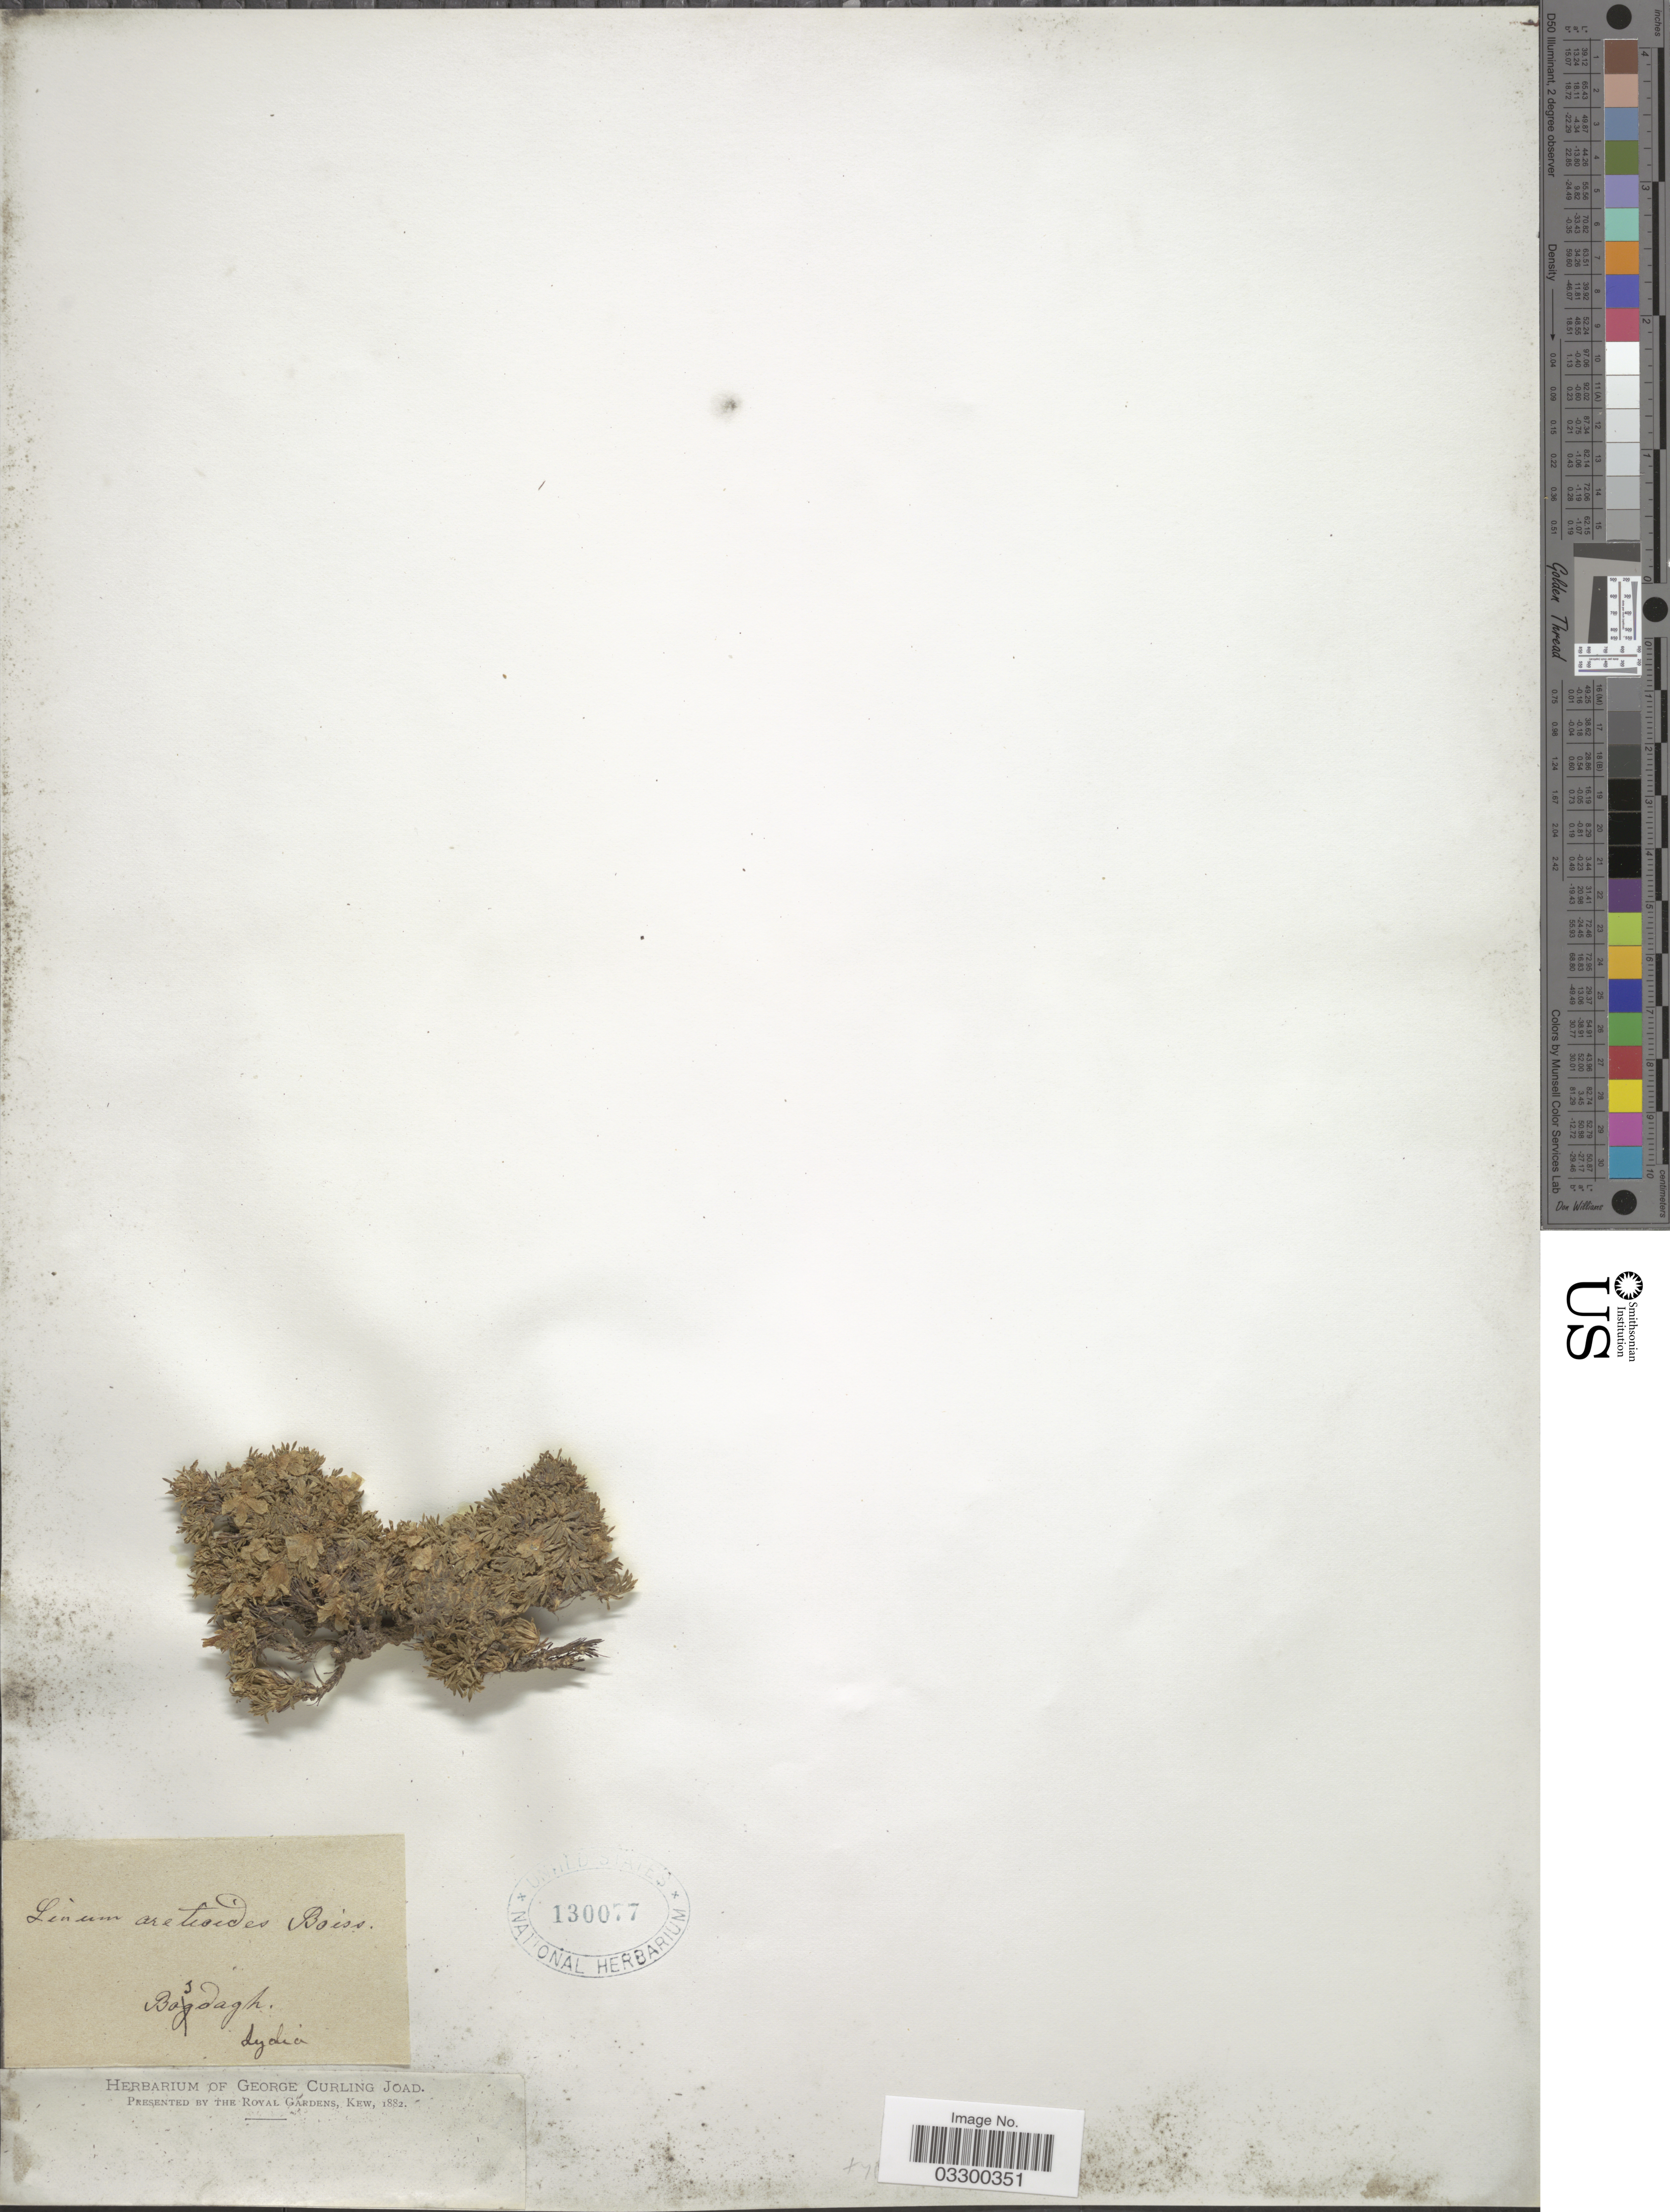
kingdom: Plantae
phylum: Tracheophyta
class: Magnoliopsida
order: Malpighiales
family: Linaceae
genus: Linum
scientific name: Linum aretioides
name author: Boiss.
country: Turkey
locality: Bosdagh. Lydia.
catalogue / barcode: US 130077